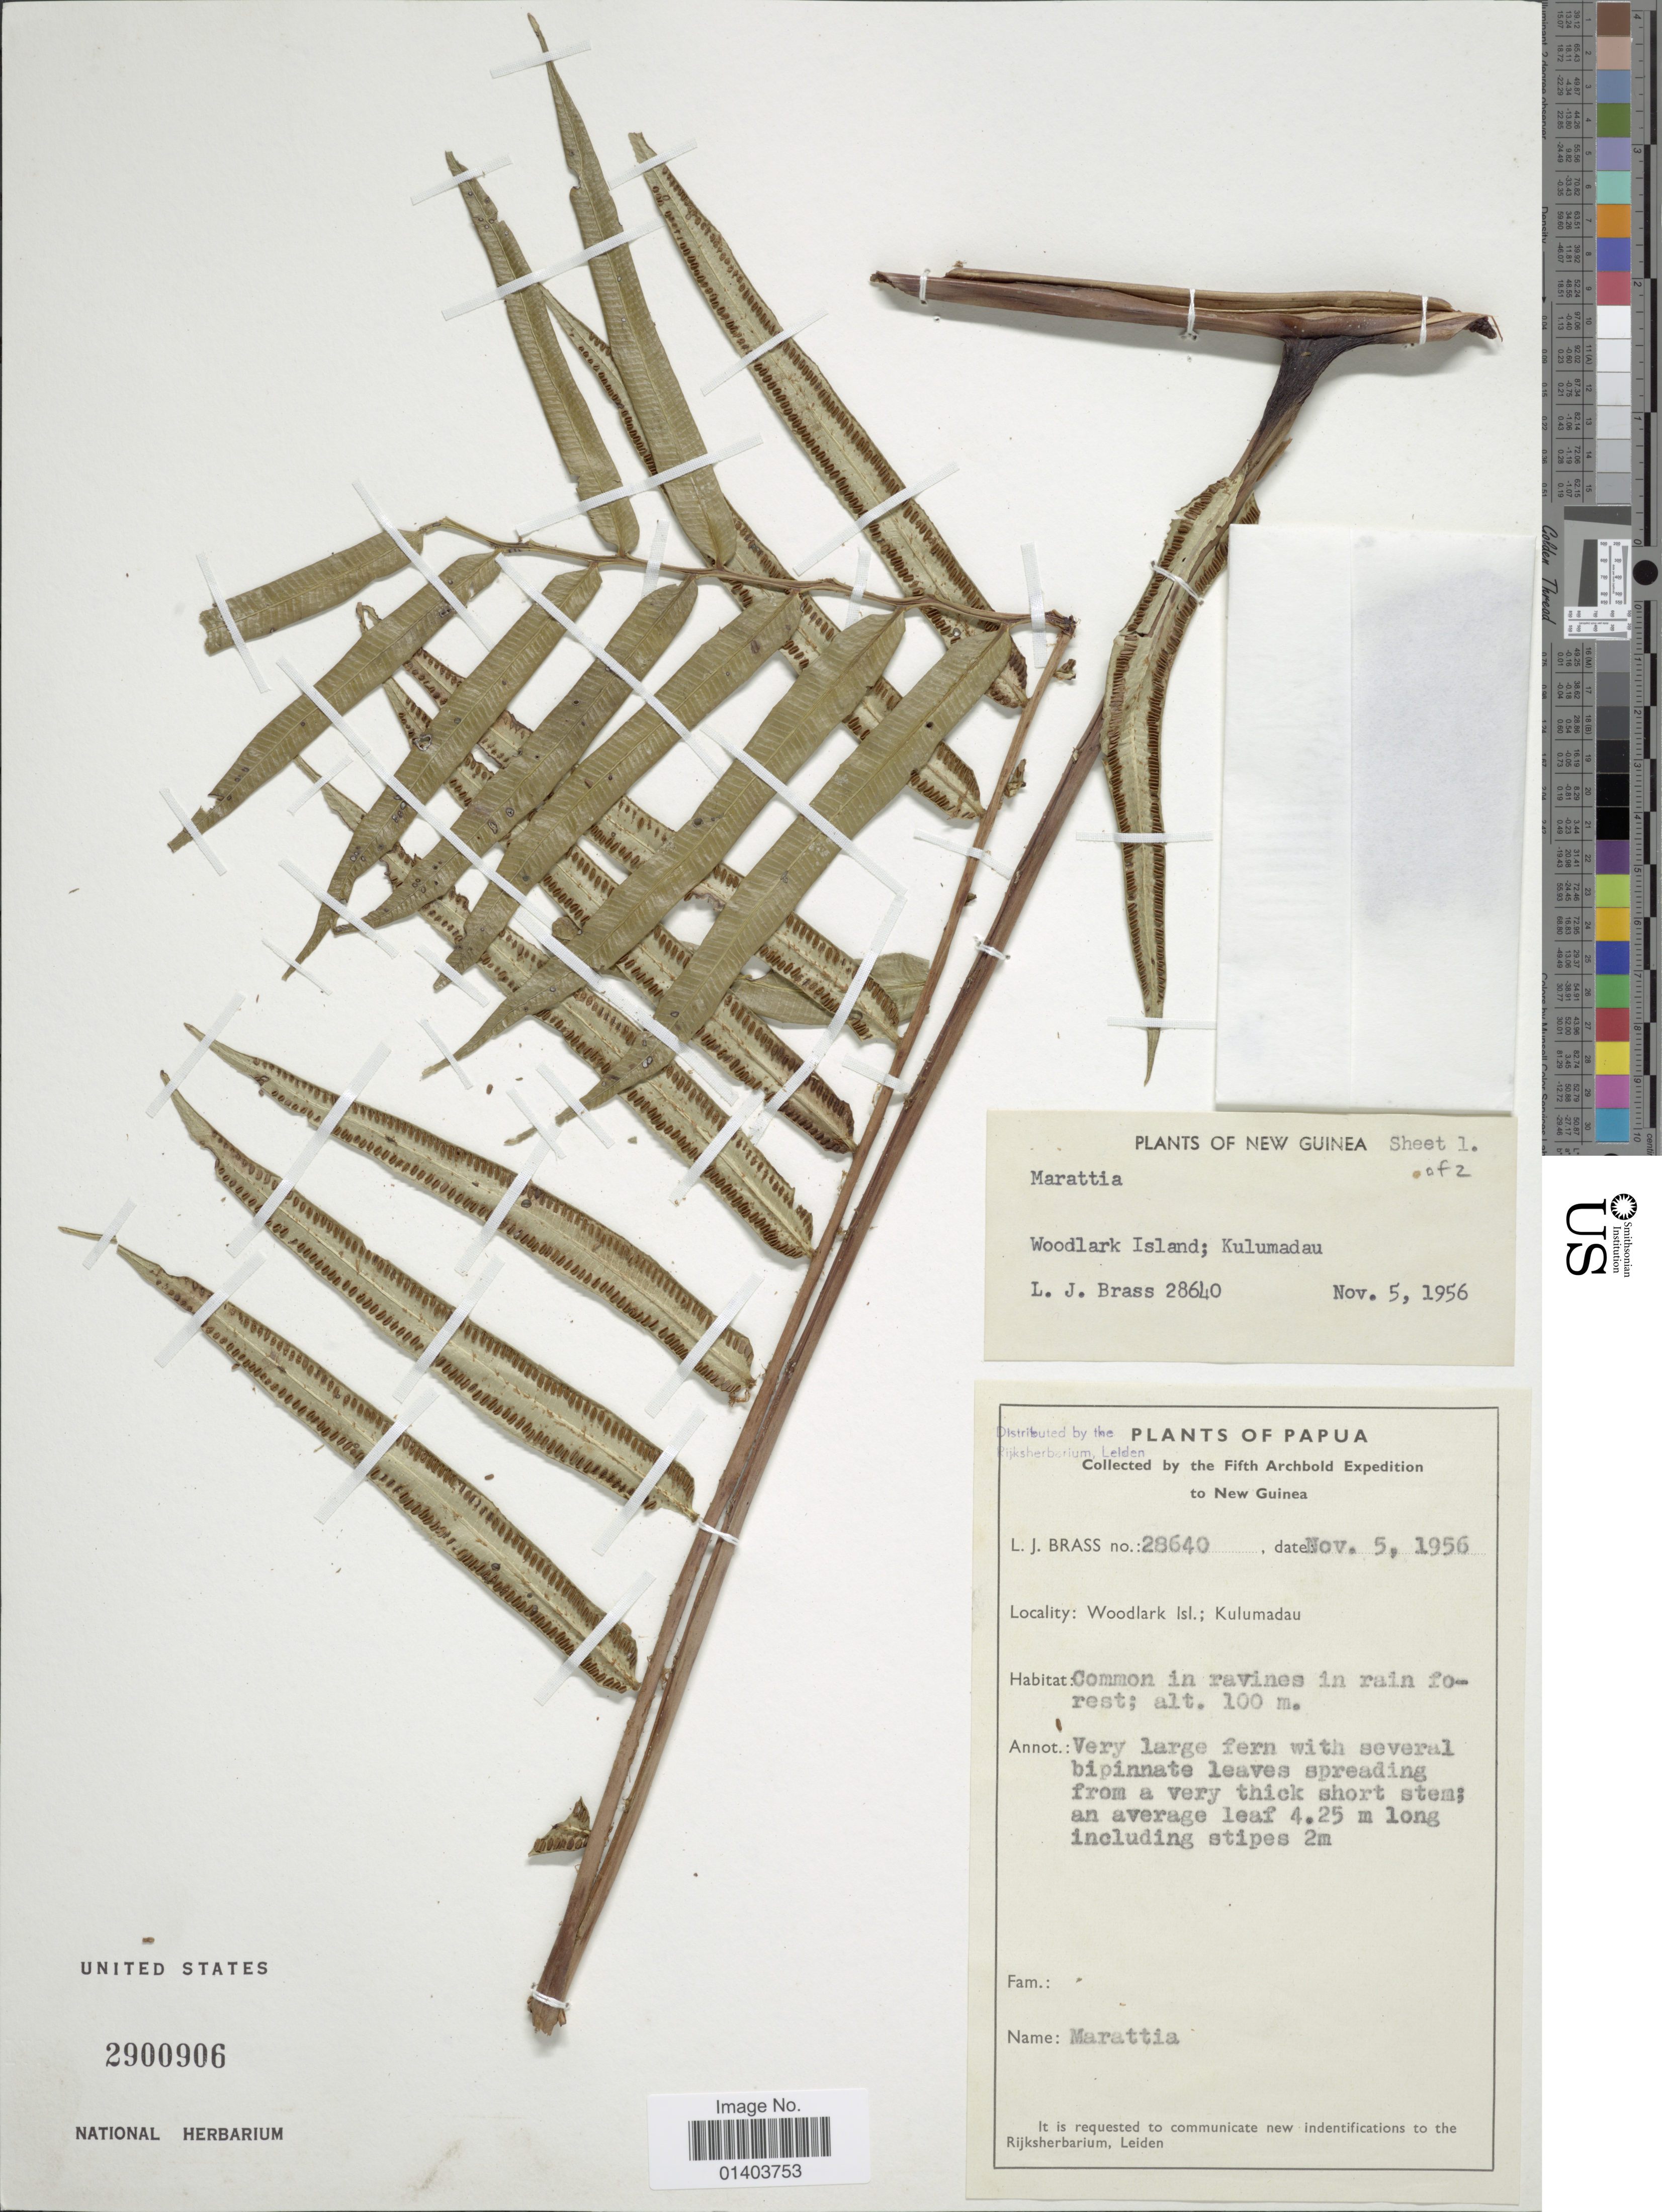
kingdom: Plantae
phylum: Tracheophyta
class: Polypodiopsida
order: Marattiales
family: Marattiaceae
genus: Ptisana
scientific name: Ptisana sp.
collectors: L. J. Brass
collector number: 28640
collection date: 1956-11-05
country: Papua New Guinea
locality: New Guinea, Woodlark Isl; Kulumadau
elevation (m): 100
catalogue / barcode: US 2900906